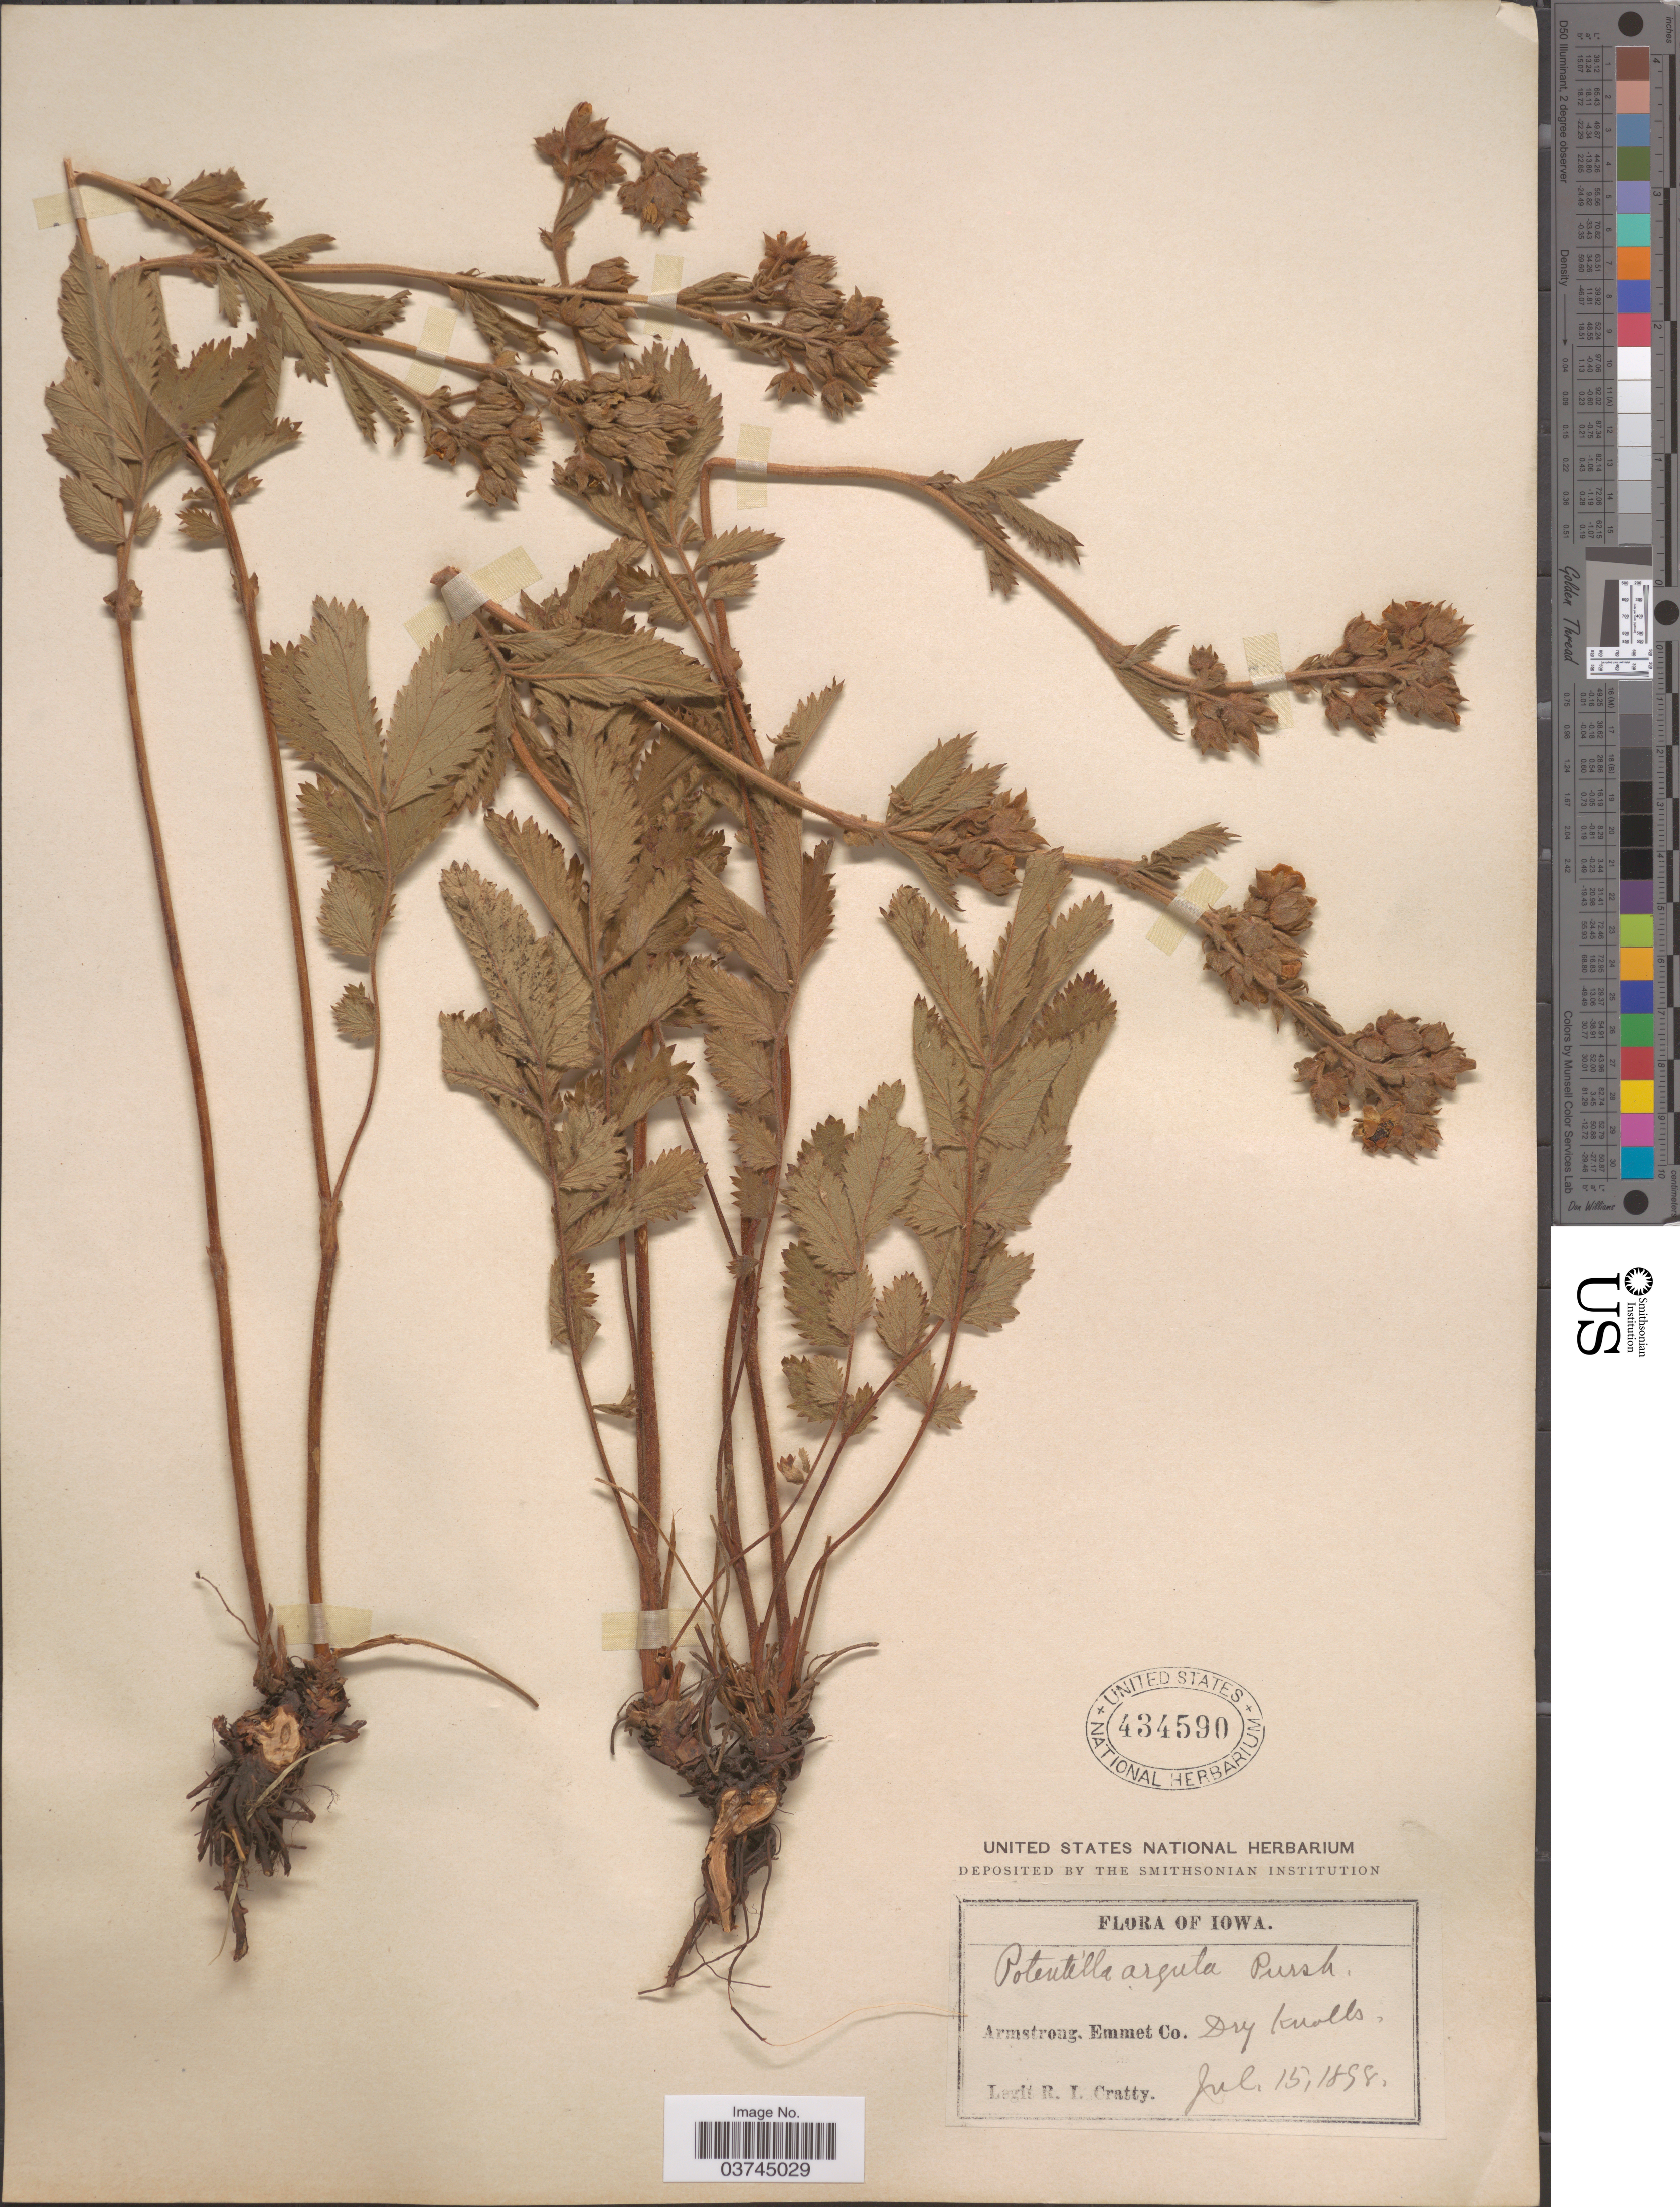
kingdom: Plantae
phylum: Tracheophyta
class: Magnoliopsida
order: Rosales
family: Rosaceae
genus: Drymocallis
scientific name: Drymocallis arguta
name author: (Pursh) Rydb.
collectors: R. Cratty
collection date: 1898-07-15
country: United States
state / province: Iowa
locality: Armstrong. Emmet Co.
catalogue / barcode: US 434590